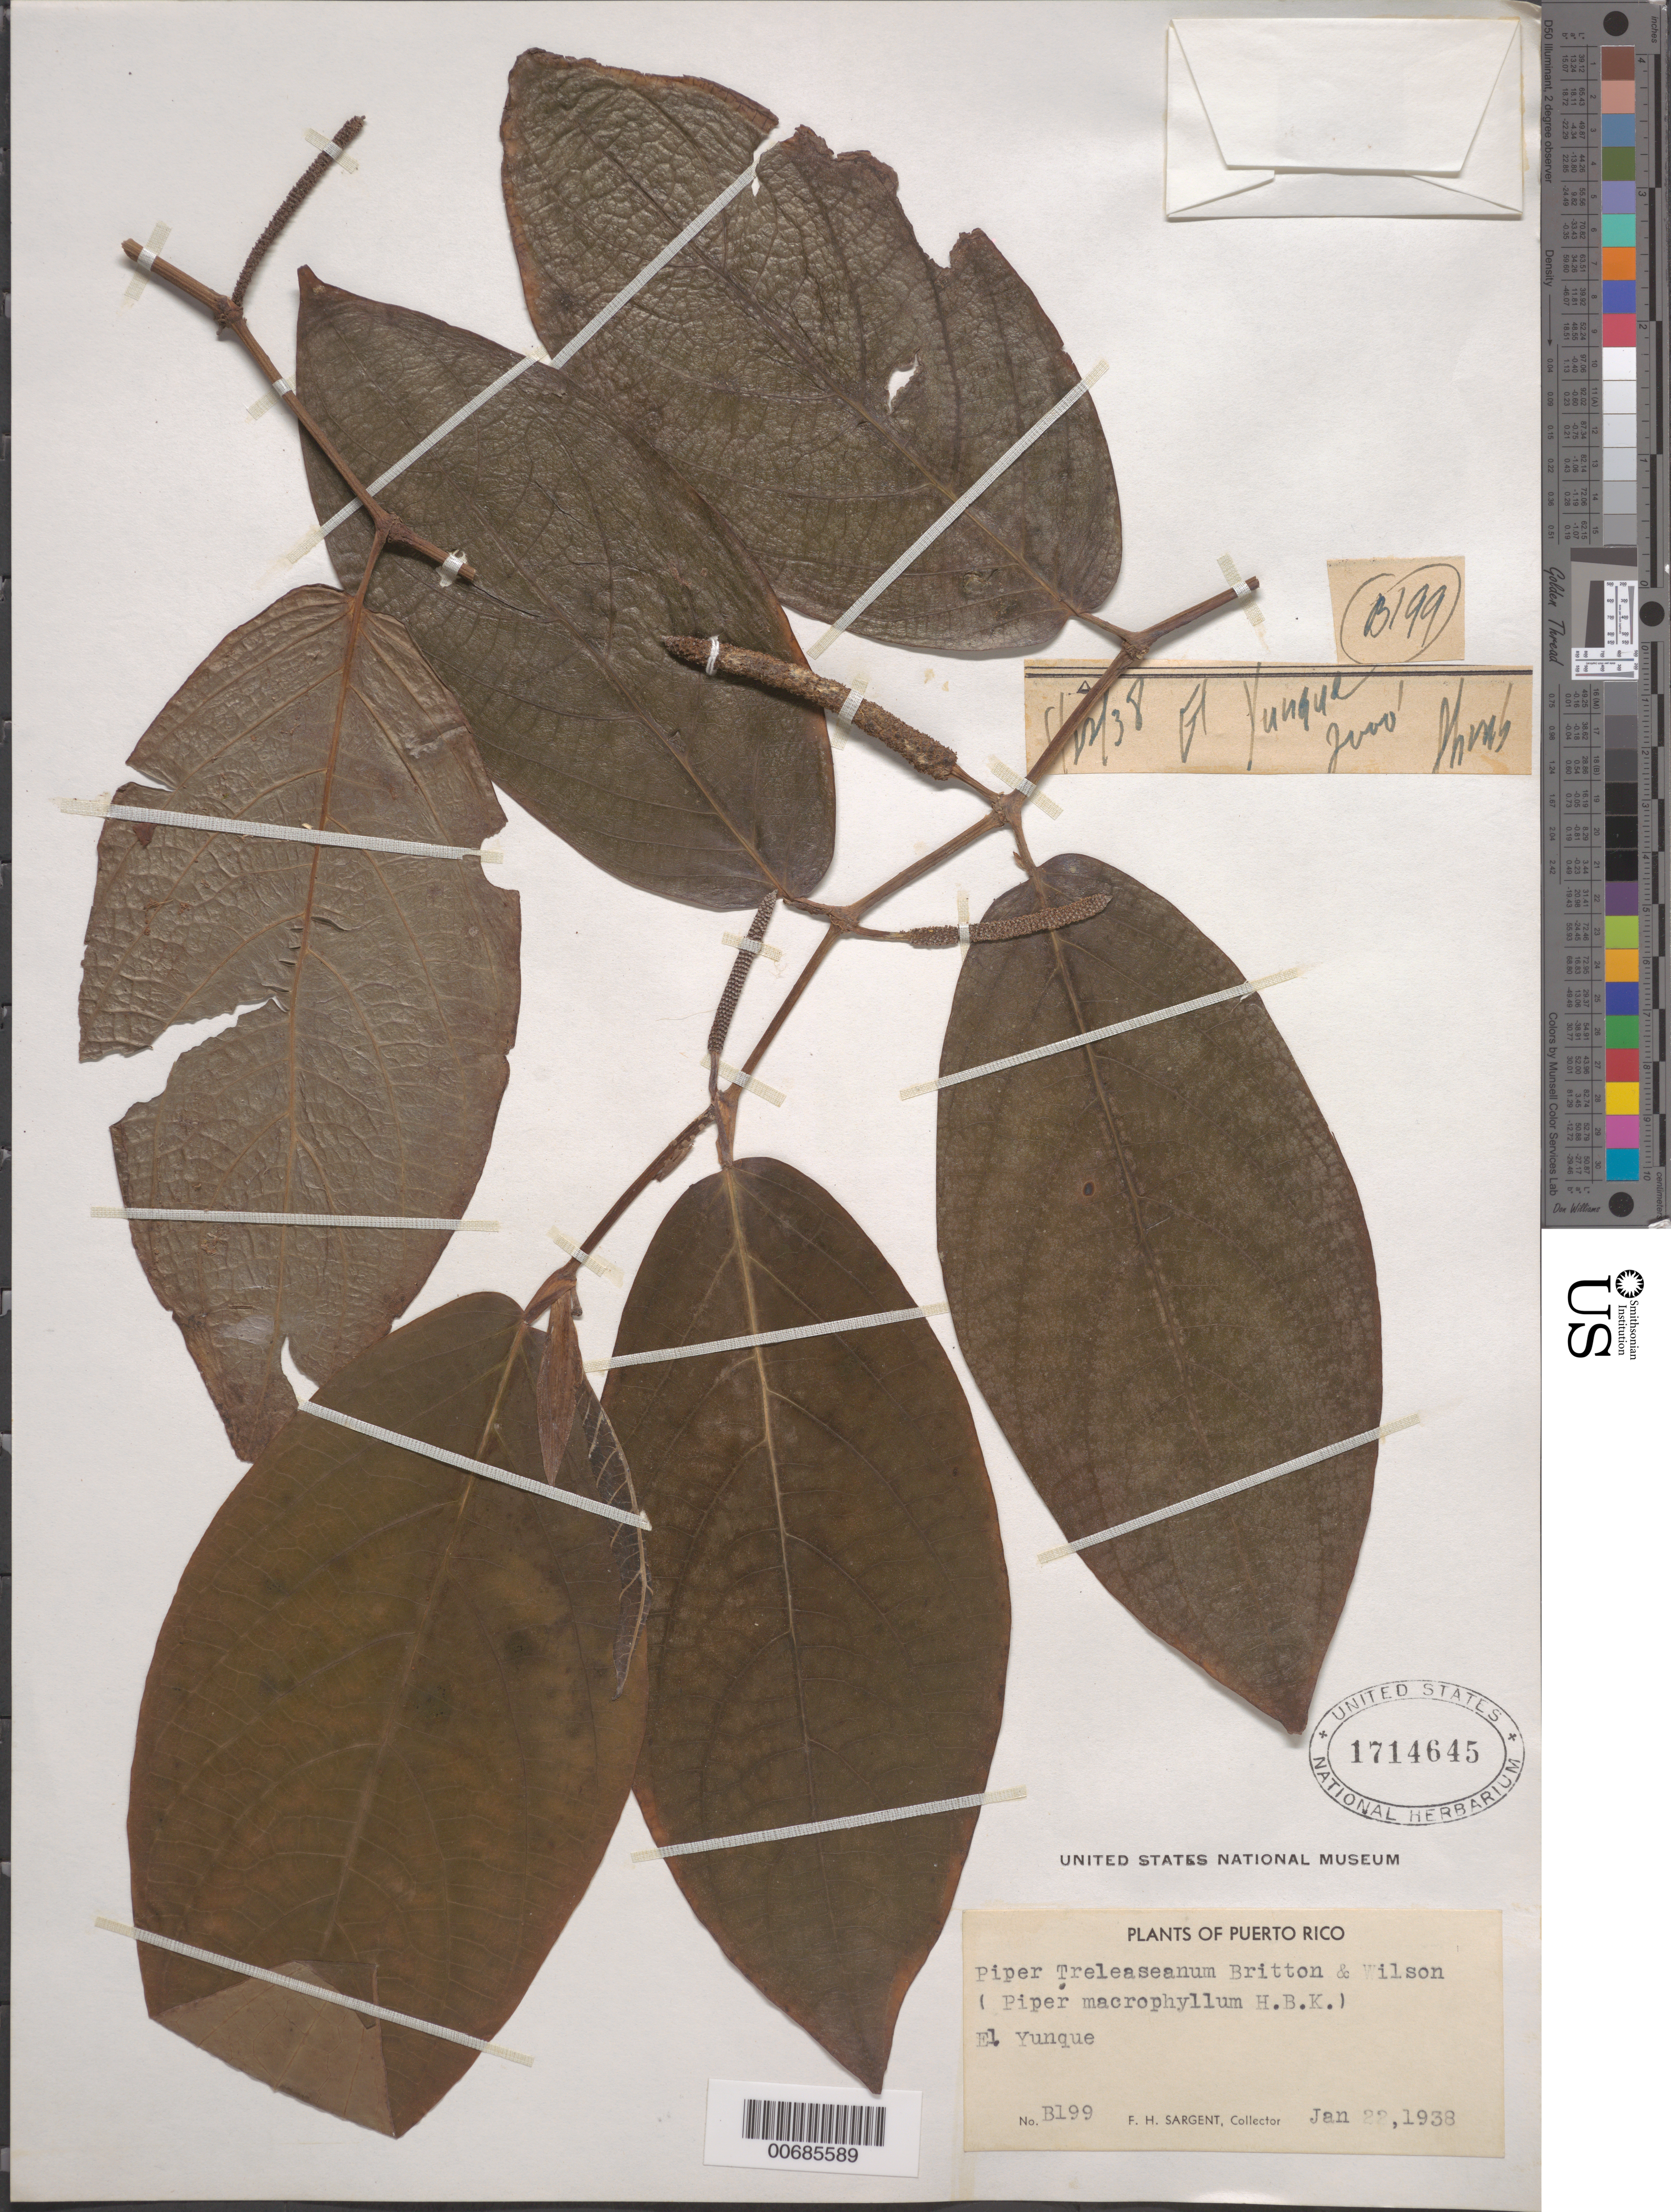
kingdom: Plantae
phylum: Tracheophyta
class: Magnoliopsida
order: Piperales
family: Piperaceae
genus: Piper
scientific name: Piper treleaseanum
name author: Britton & P. Wilson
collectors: F. H. Sargent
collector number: B199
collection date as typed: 22 Jan 1938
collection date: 1938-01-22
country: Puerto Rico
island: Greater Antilles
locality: El Yunque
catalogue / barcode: US 1714645